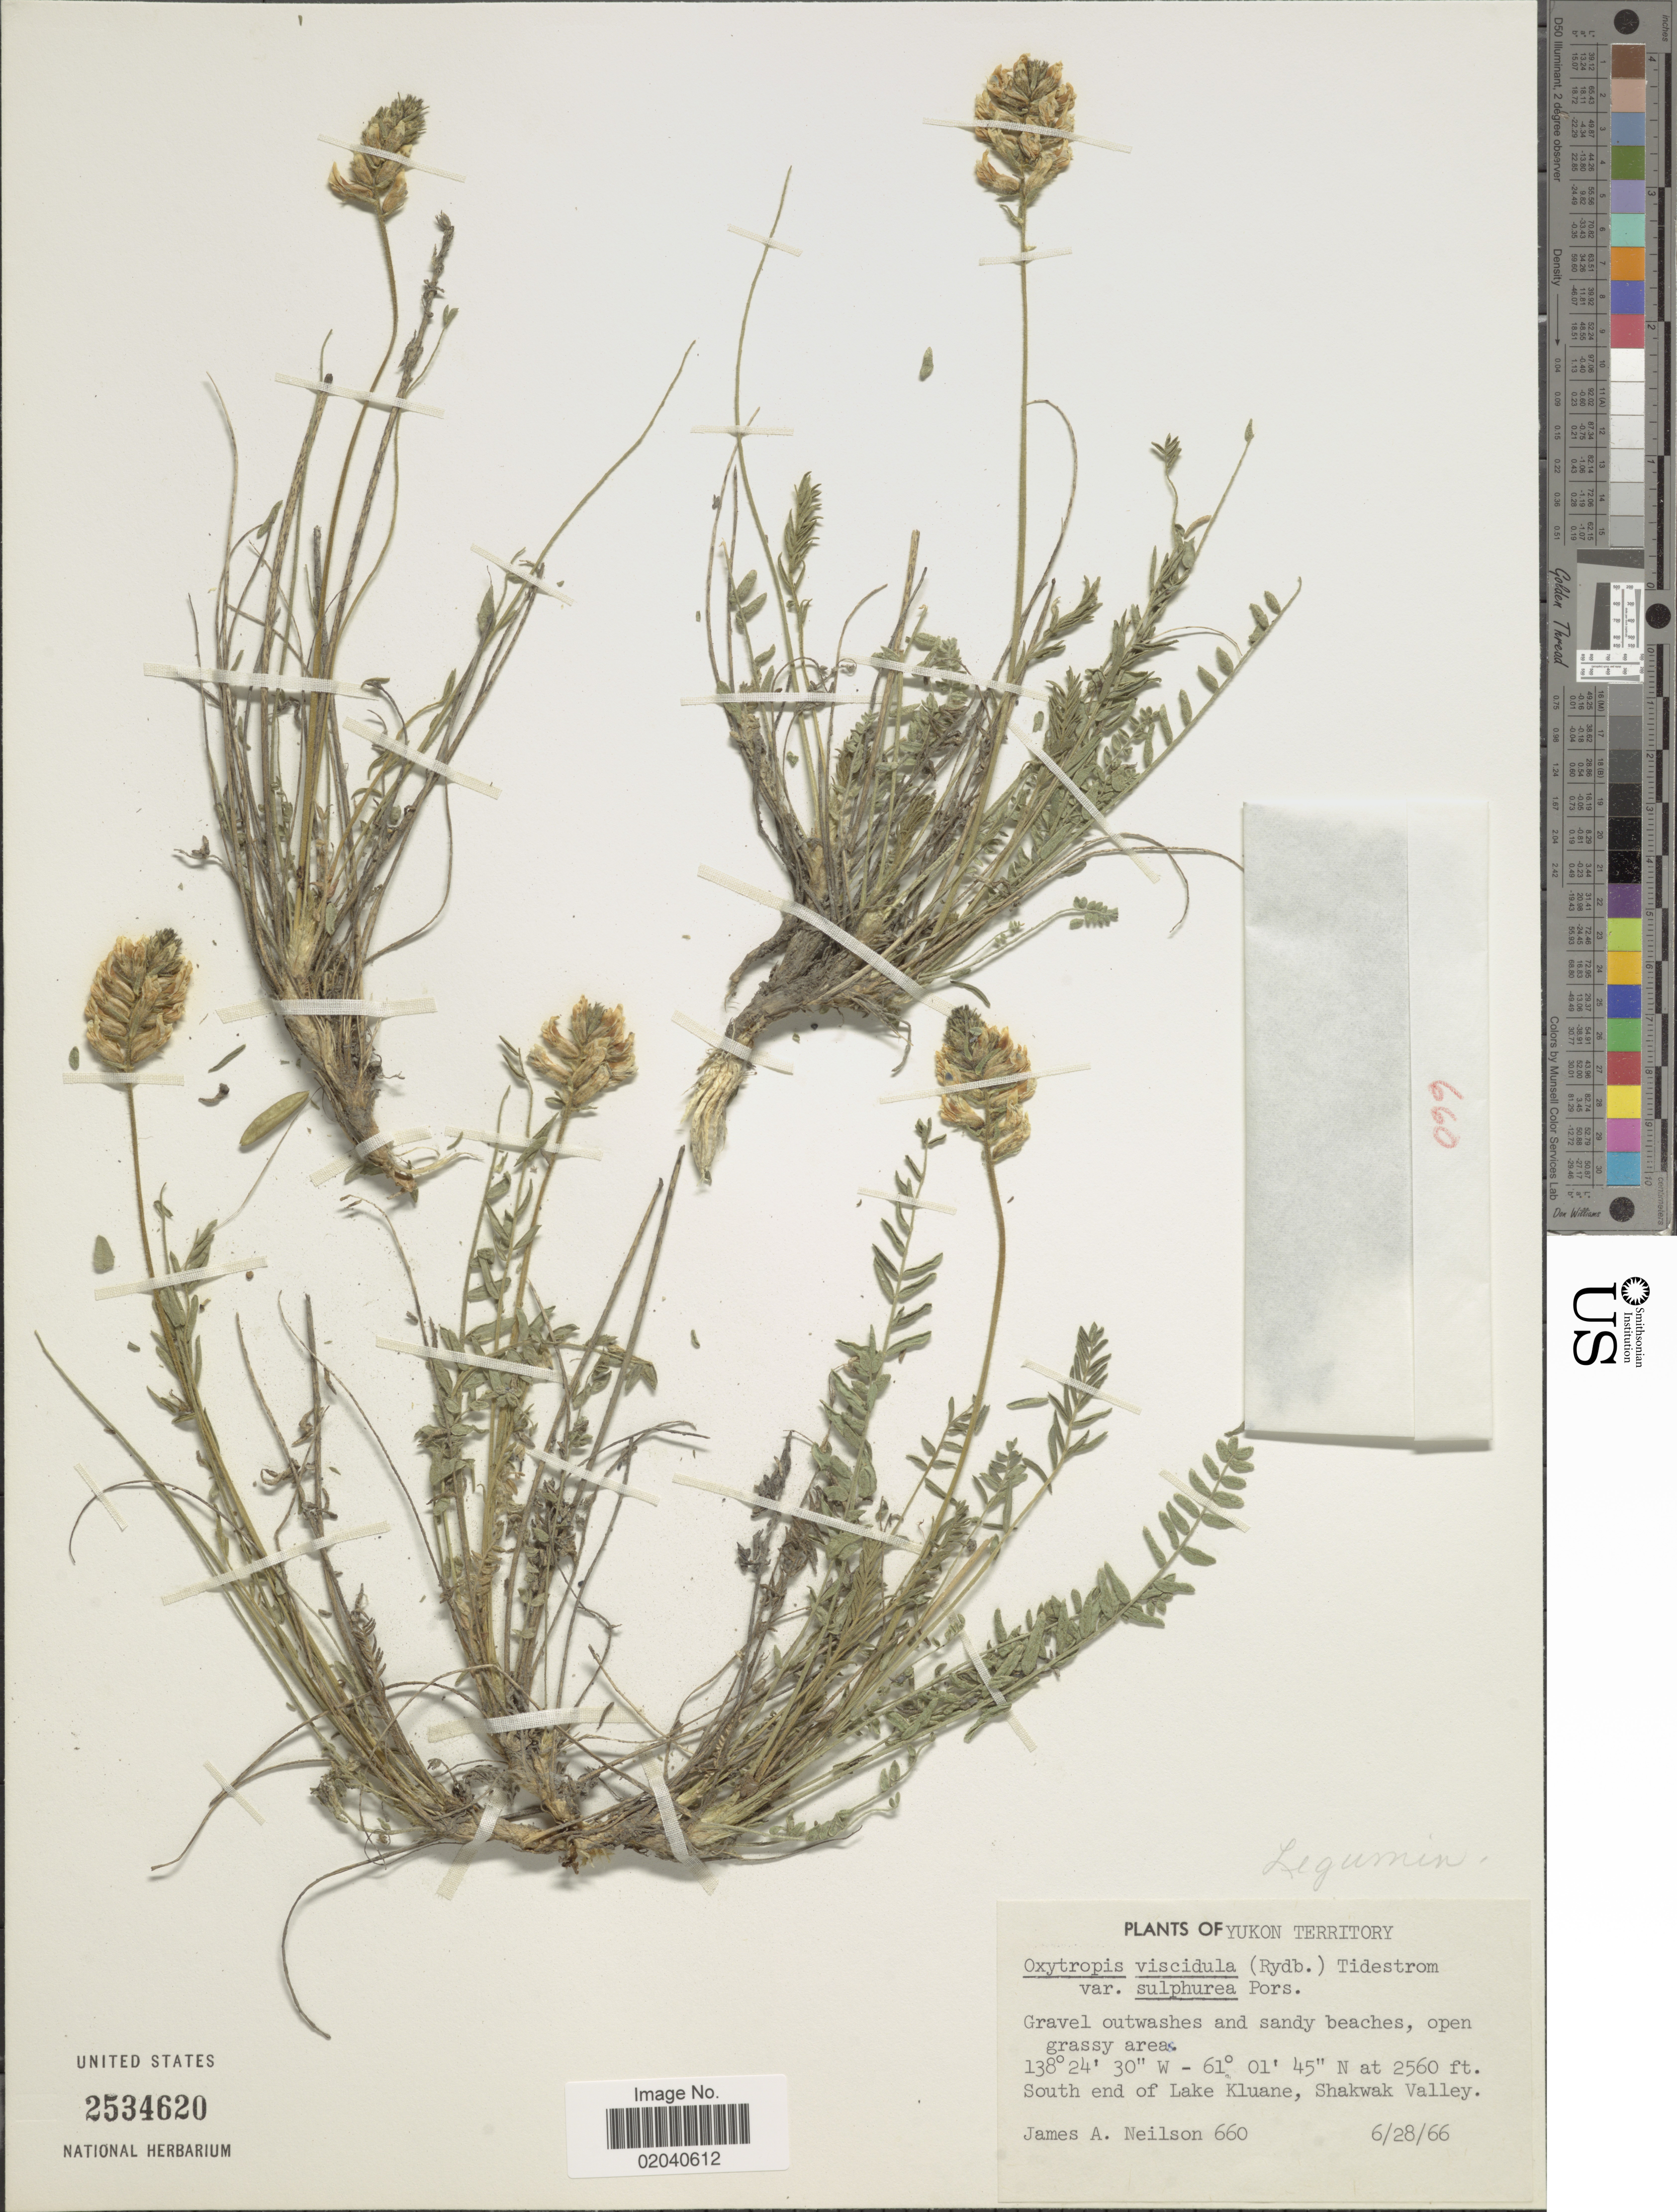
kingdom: Plantae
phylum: Tracheophyta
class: Magnoliopsida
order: Fabales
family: Fabaceae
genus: Oxytropis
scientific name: Oxytropis viscidula subsp. sulphurea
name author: A.E. Porslid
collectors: J. Neilson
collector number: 660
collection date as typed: Transcribed d/m/y: 28/6/66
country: Canada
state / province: Yukon Territory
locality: South end of Lake Kluane, Shakwak Valley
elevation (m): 780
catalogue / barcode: US 2534620